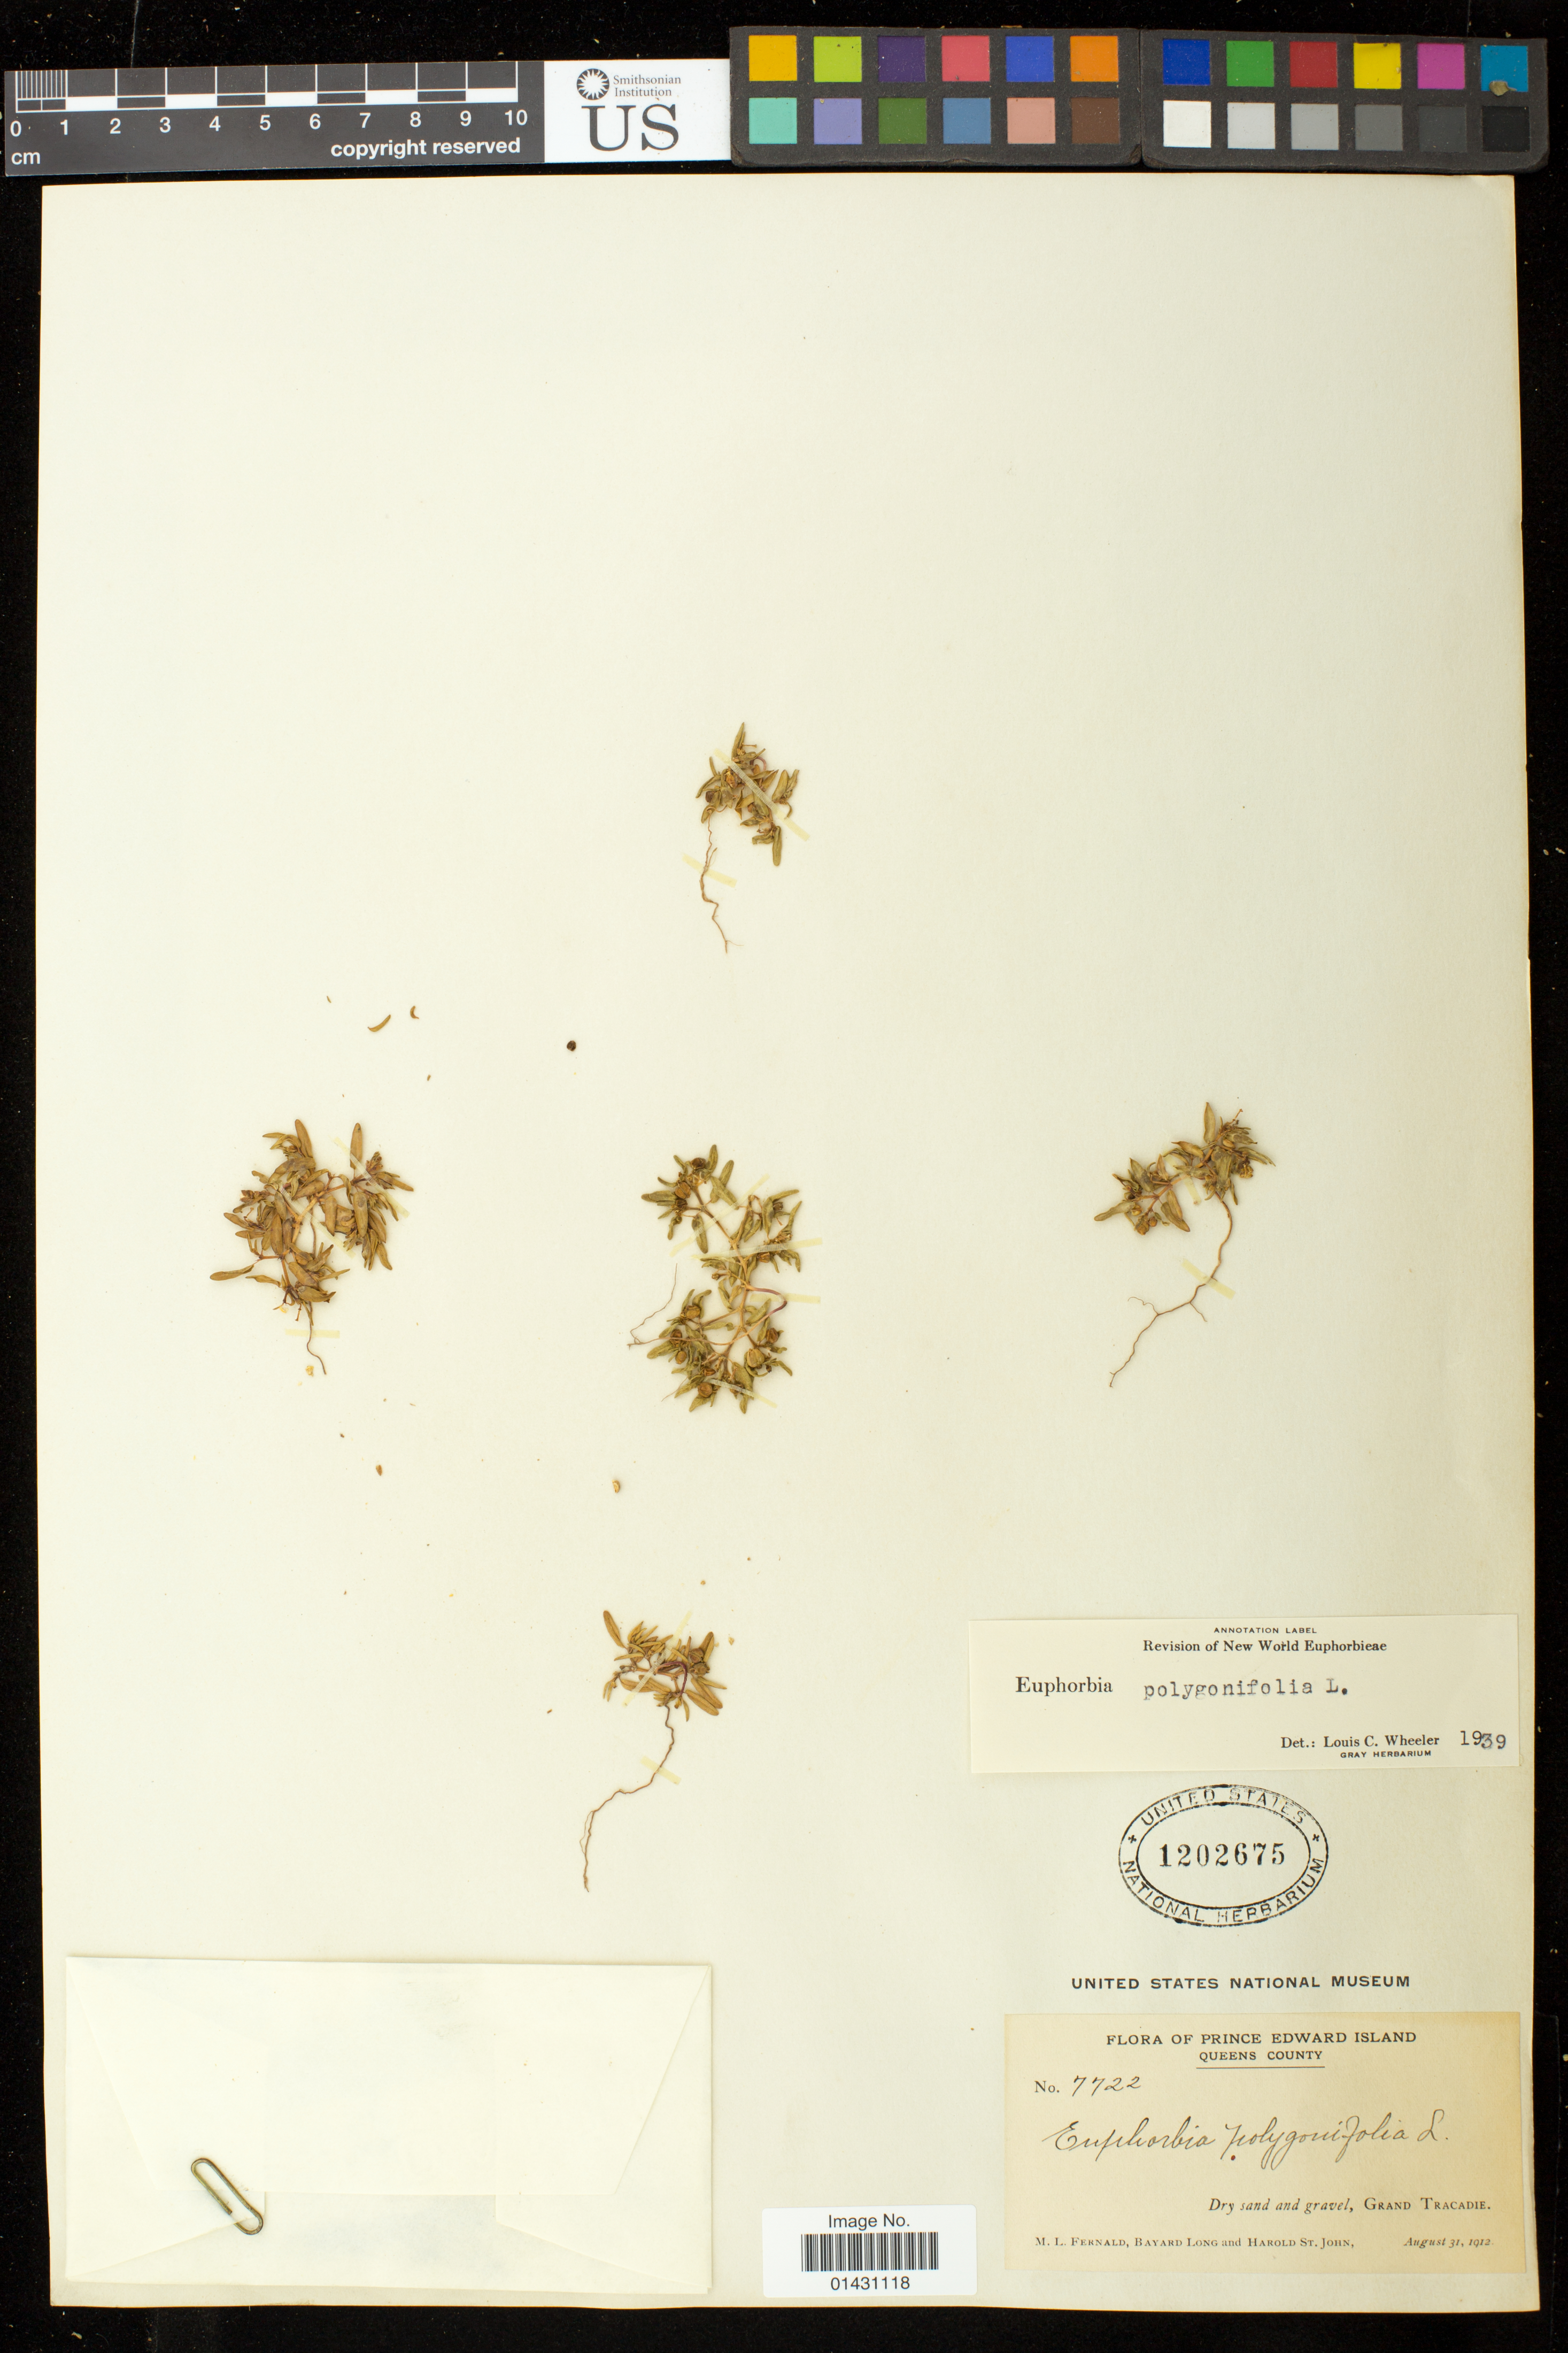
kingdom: Plantae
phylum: Tracheophyta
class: Magnoliopsida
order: Malpighiales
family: Euphorbiaceae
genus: Euphorbia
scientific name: Euphorbia polygonifolia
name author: L.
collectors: M. L. Fernald, B. Long & H. St. John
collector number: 7722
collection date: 1912-08-31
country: Canada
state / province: Prince Edward Island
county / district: Queens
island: Prince Edward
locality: Grand Tracadie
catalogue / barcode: US 1202675